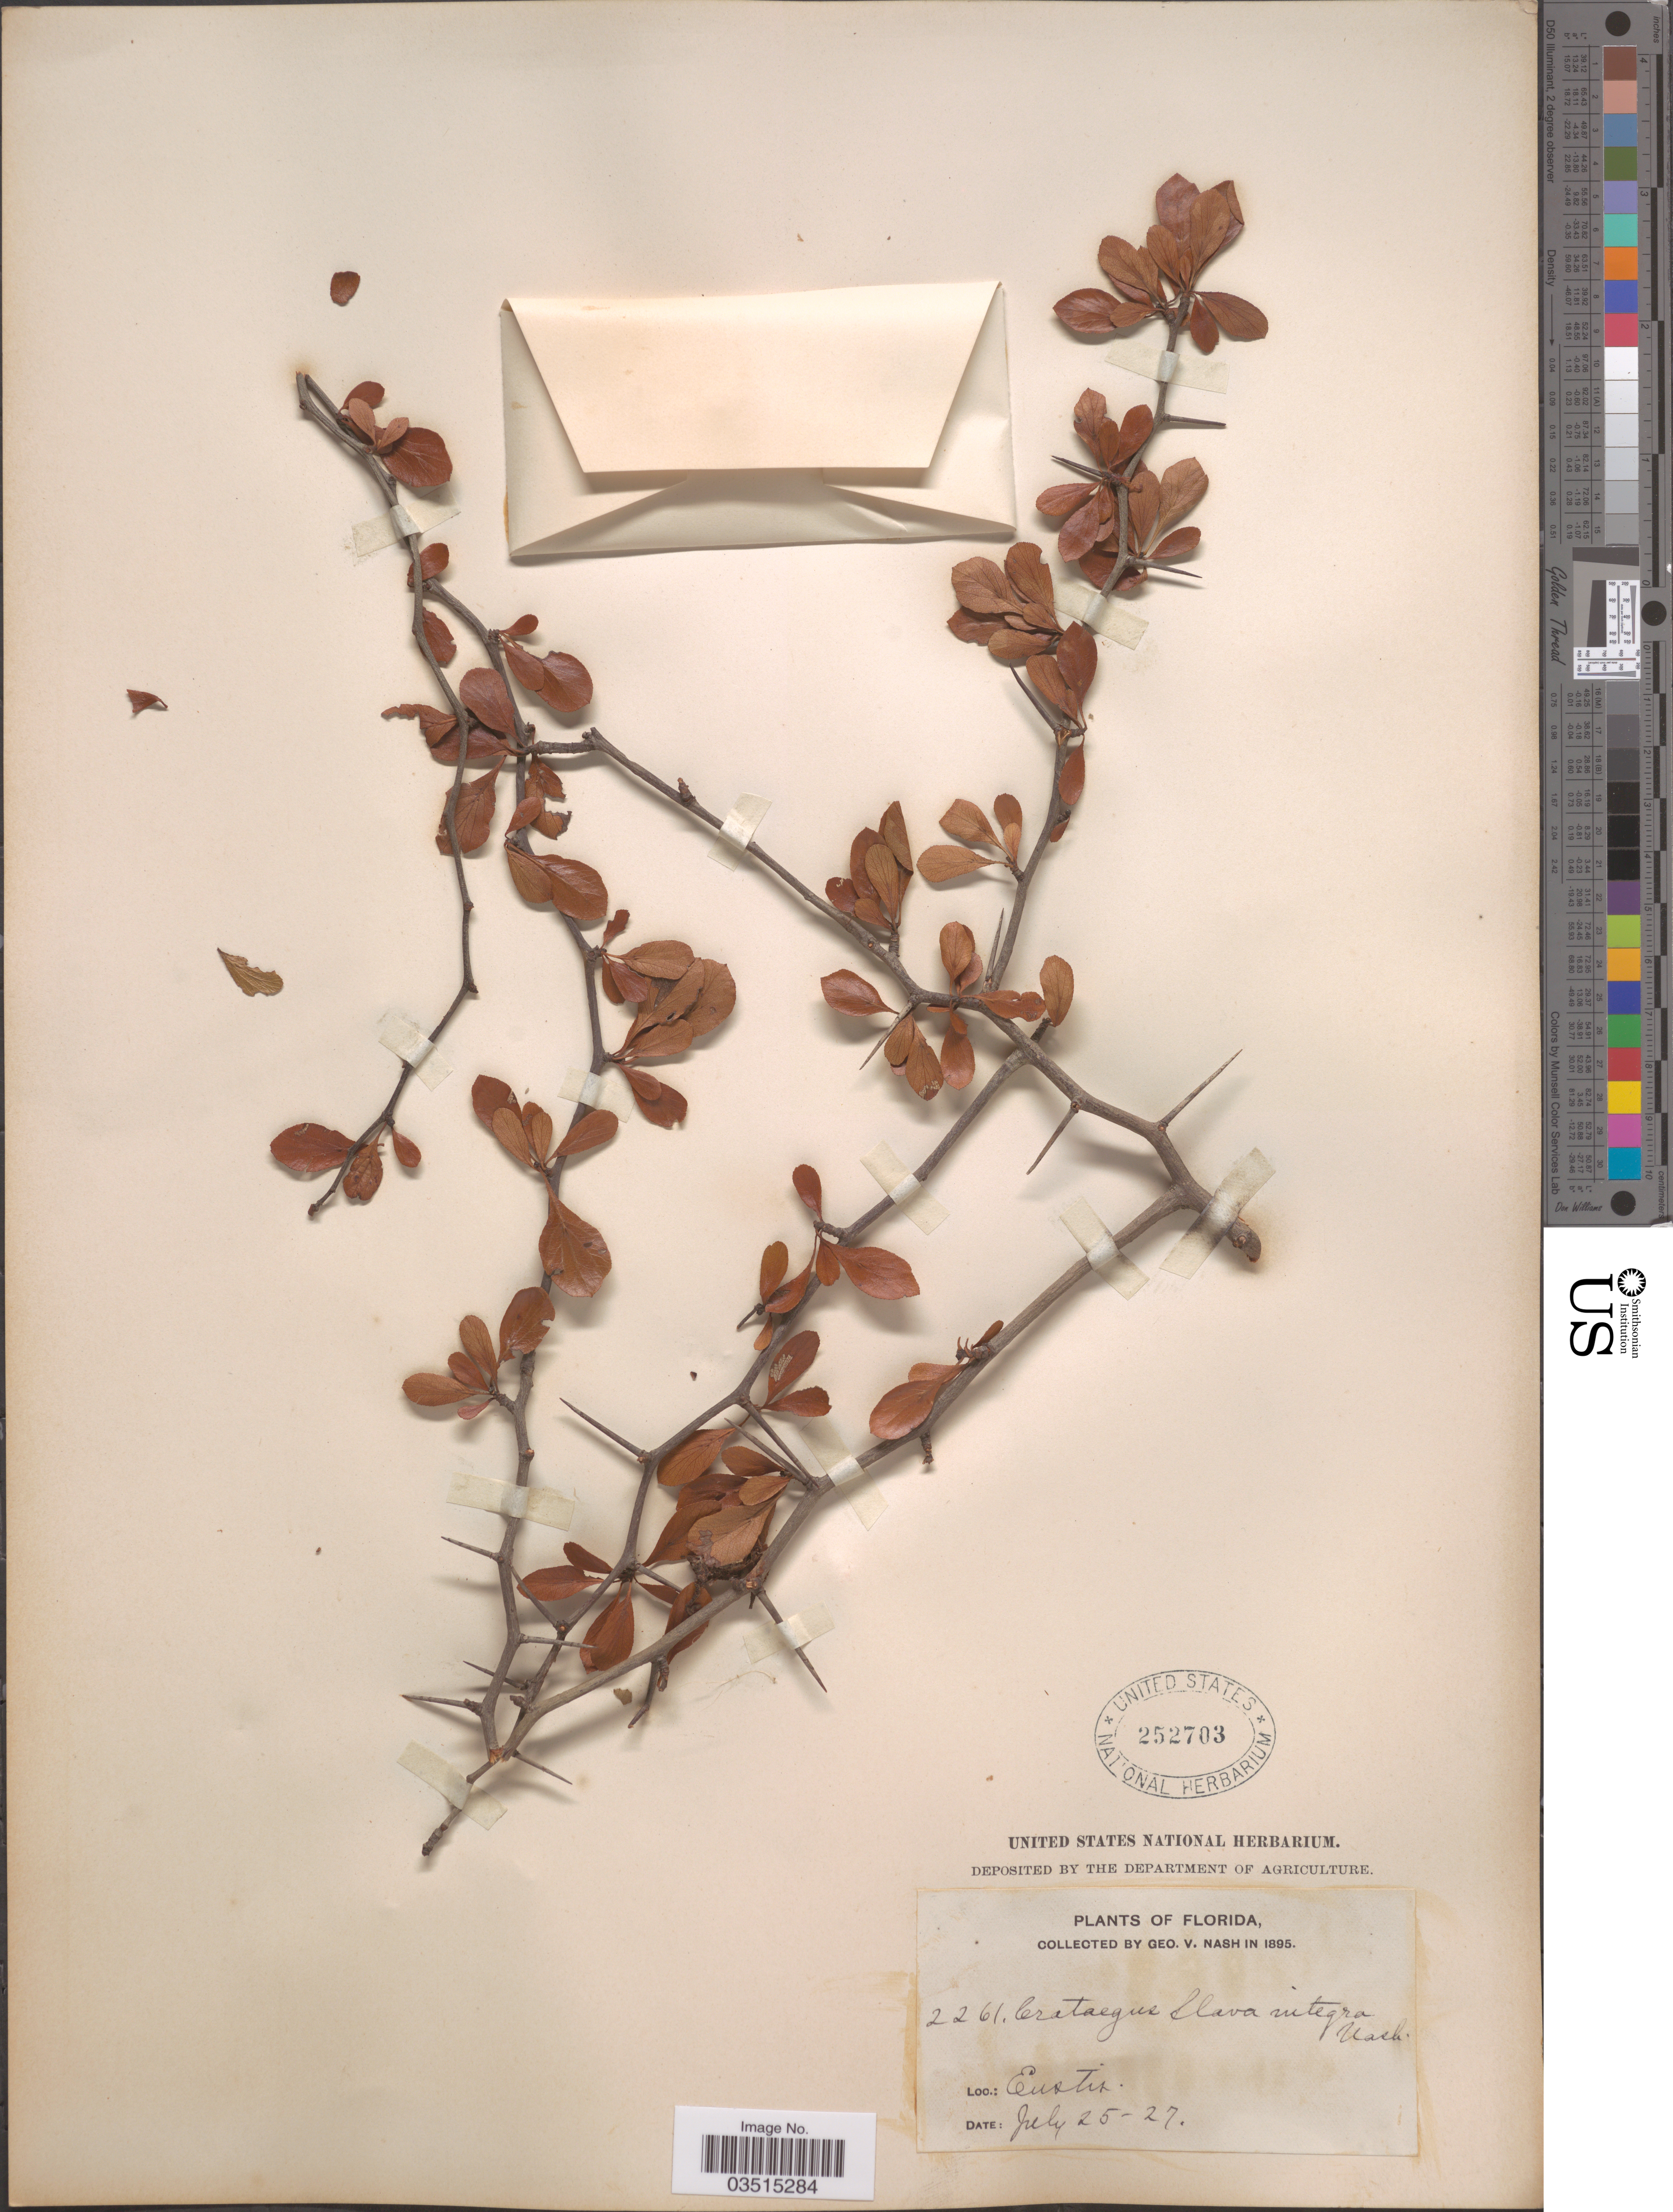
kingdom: Plantae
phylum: Tracheophyta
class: Magnoliopsida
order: Rosales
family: Rosaceae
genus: Crataegus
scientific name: Crataegus lassa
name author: Beadle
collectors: G. V. Nash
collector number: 2261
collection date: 1895-07-25/1895-07-27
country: United States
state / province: Florida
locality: Eustis.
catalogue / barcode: US 252703